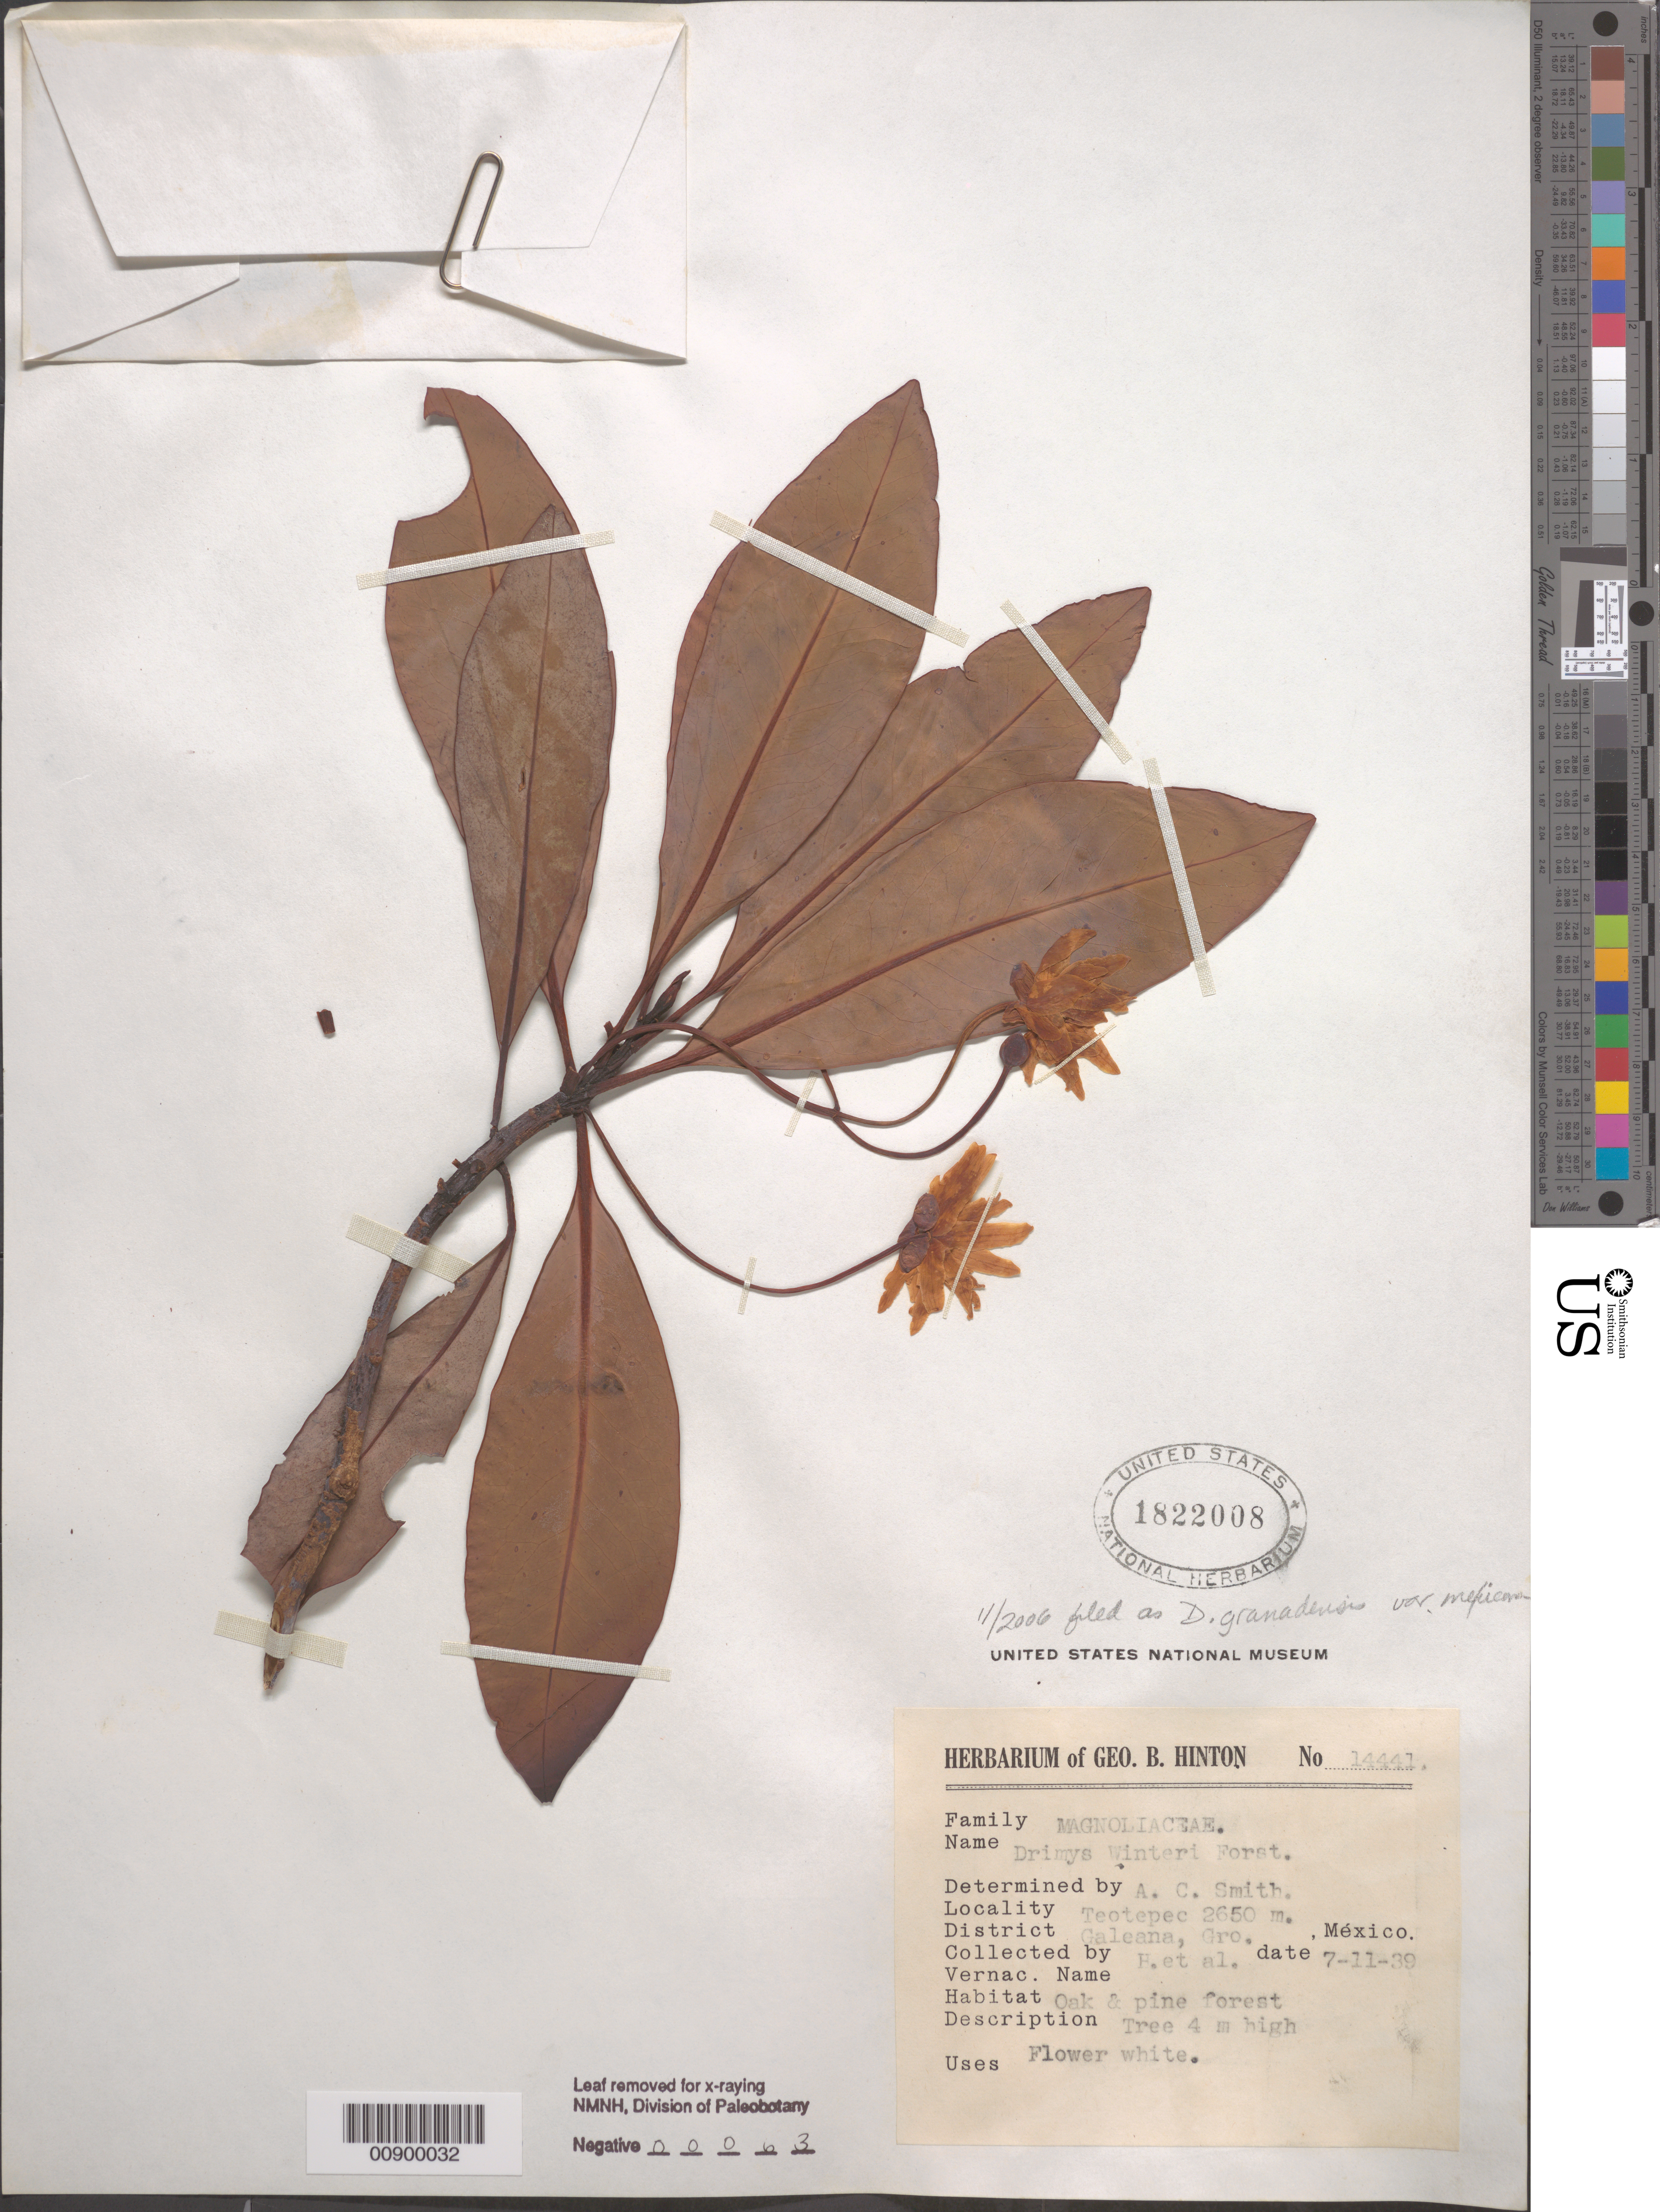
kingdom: Plantae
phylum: Tracheophyta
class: Magnoliopsida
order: Canellales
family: Winteraceae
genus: Drimys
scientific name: Drimys granadensis var. mexicana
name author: L. f.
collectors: G. B. Hinton & et al.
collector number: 14441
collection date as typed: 11 Jul 1939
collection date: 1939-07-11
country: Mexico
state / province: Guerrero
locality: Teotepec, District Galeana, Guerrero.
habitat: Oak & pine forest.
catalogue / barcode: US 1822008